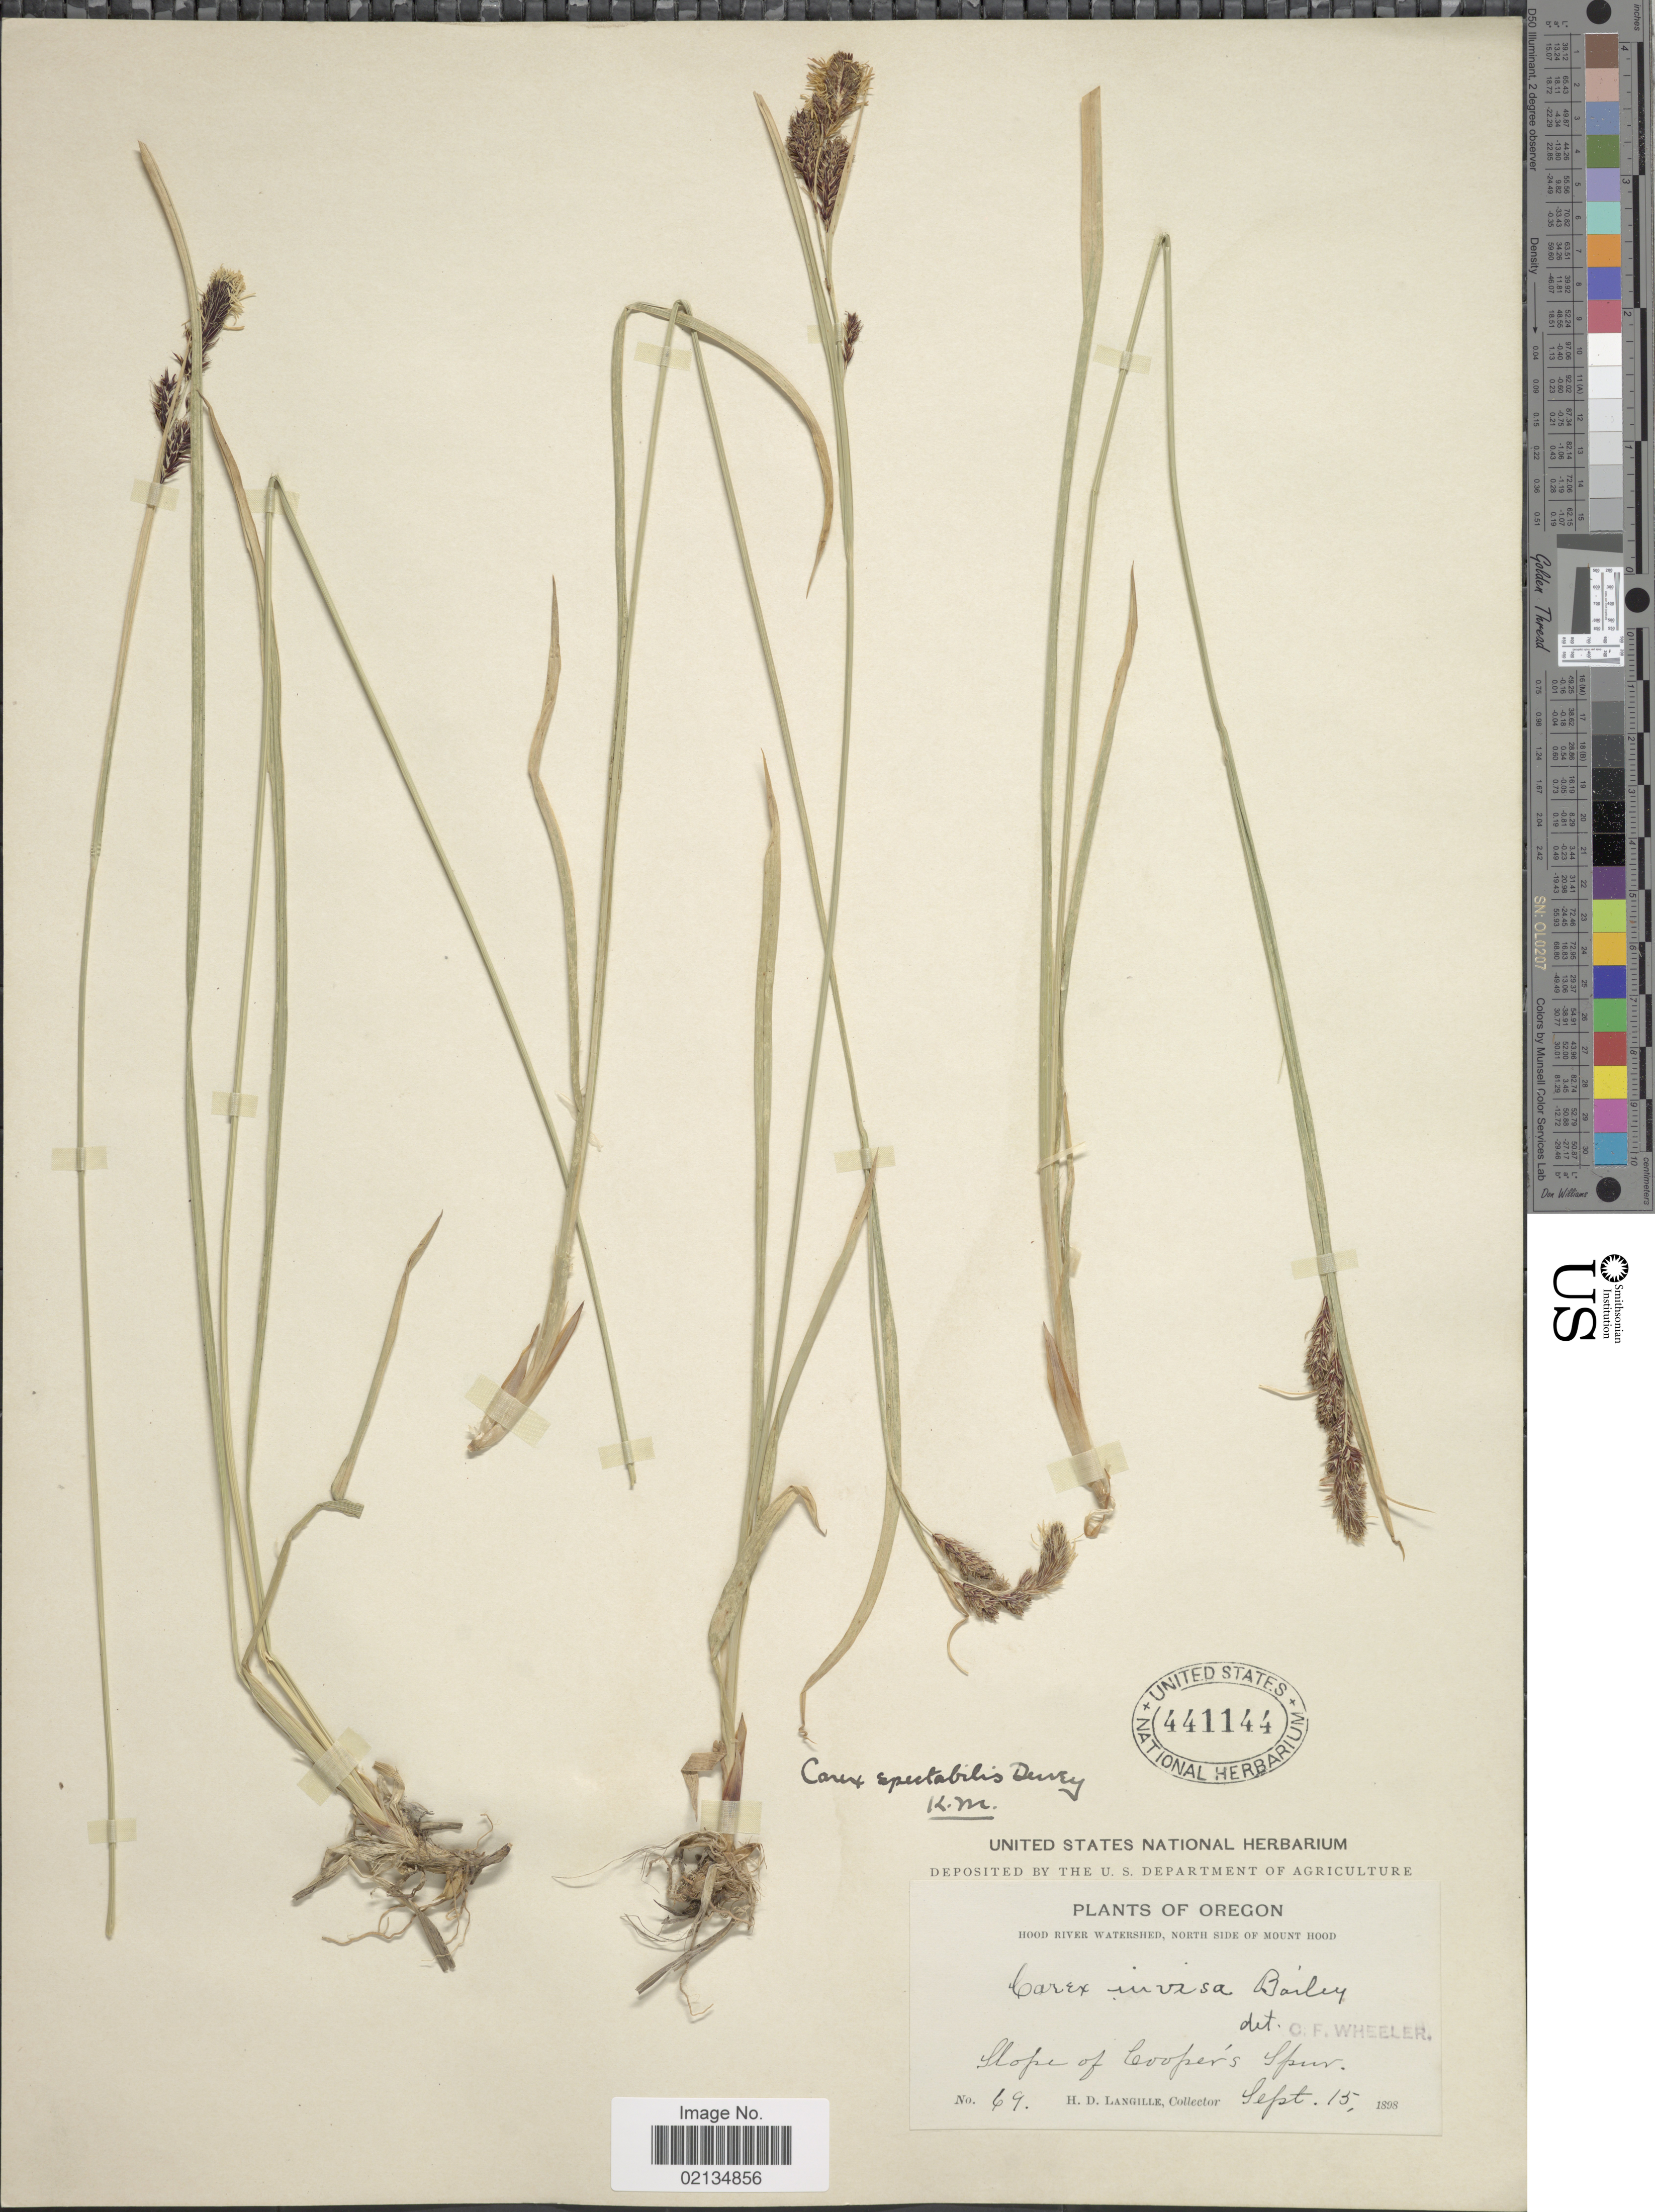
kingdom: Plantae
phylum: Tracheophyta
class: Liliopsida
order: Poales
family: Cyperaceae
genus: Carex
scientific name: Carex spectabilis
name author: Dewey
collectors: H. Langille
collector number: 69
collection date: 1898-09-15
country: United States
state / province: Oregon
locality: Hood River Watershed, North side of Mount Hood. Slope of Cooper's Spur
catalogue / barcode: US 441144